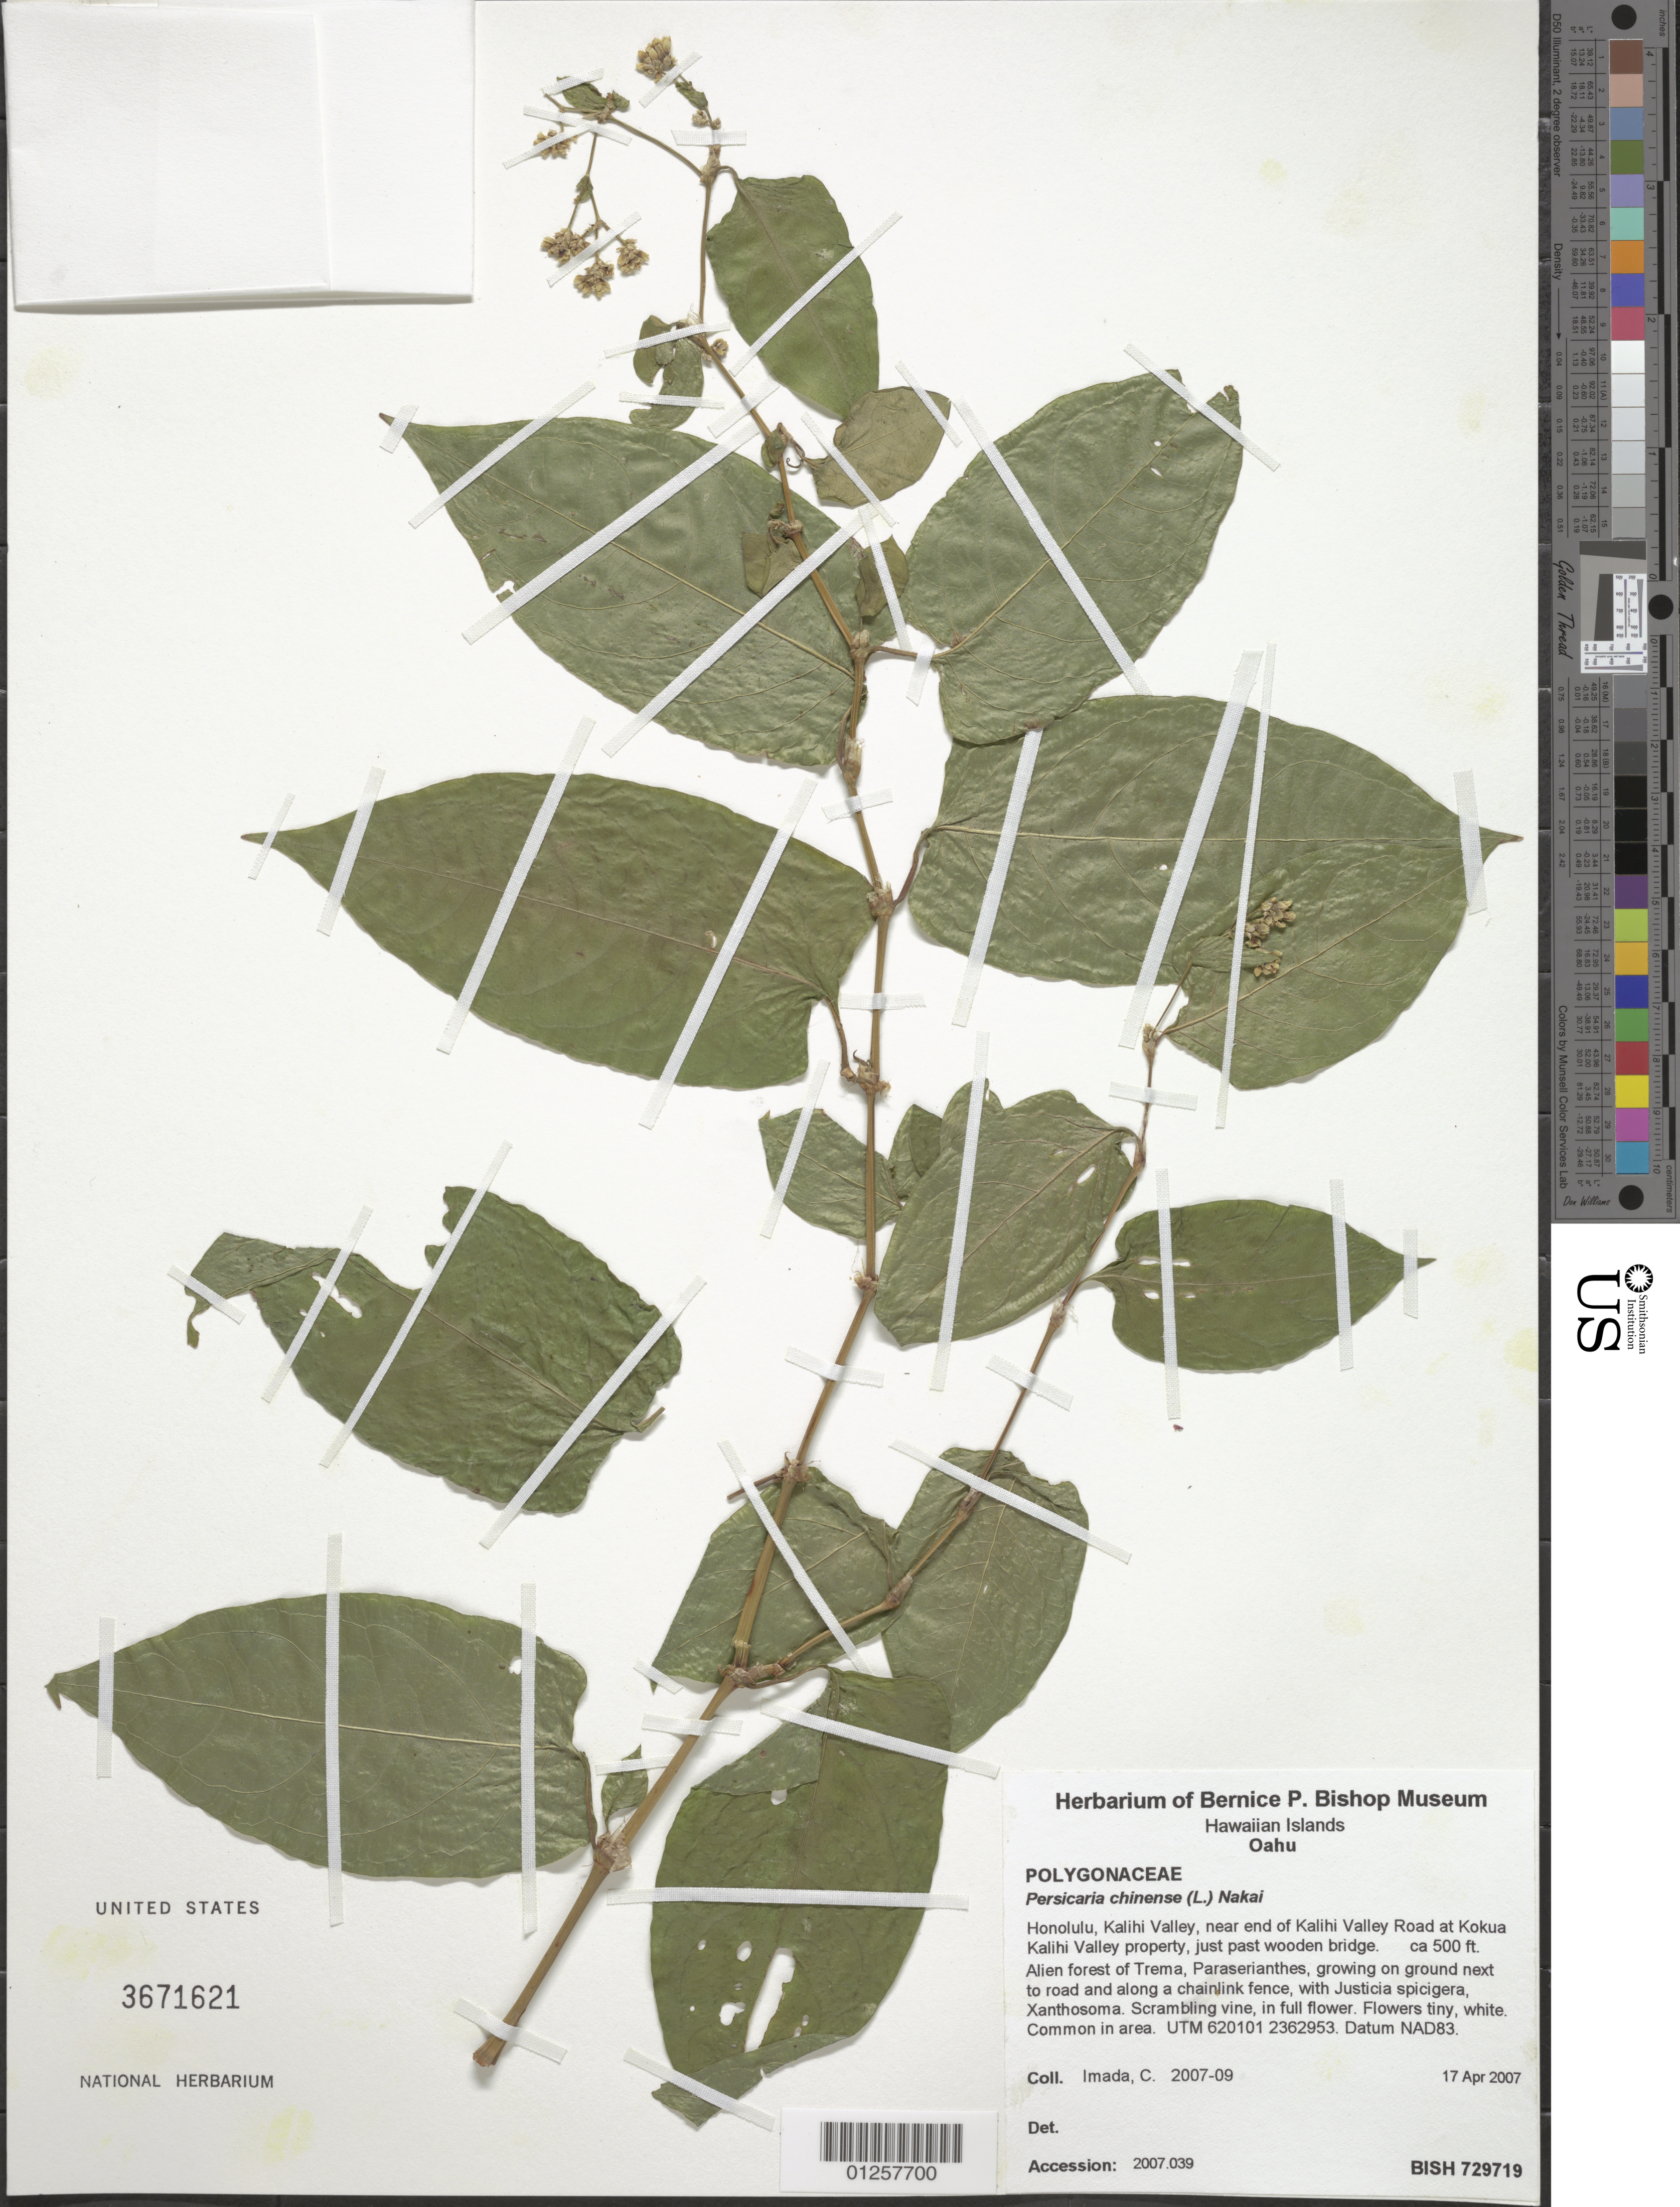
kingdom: Plantae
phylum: Tracheophyta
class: Magnoliopsida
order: Caryophyllales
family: Polygonaceae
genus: Persicaria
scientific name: Persicaria chinense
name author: L. & H. Gross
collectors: C. Imada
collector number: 2007-09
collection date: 2007-04-17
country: United States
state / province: Hawaii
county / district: Honolulu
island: Oahu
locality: Kalihi Valley, near end of Kalihi Valley Road at Kokua Kalihi Valley property.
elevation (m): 152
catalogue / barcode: US 3671621